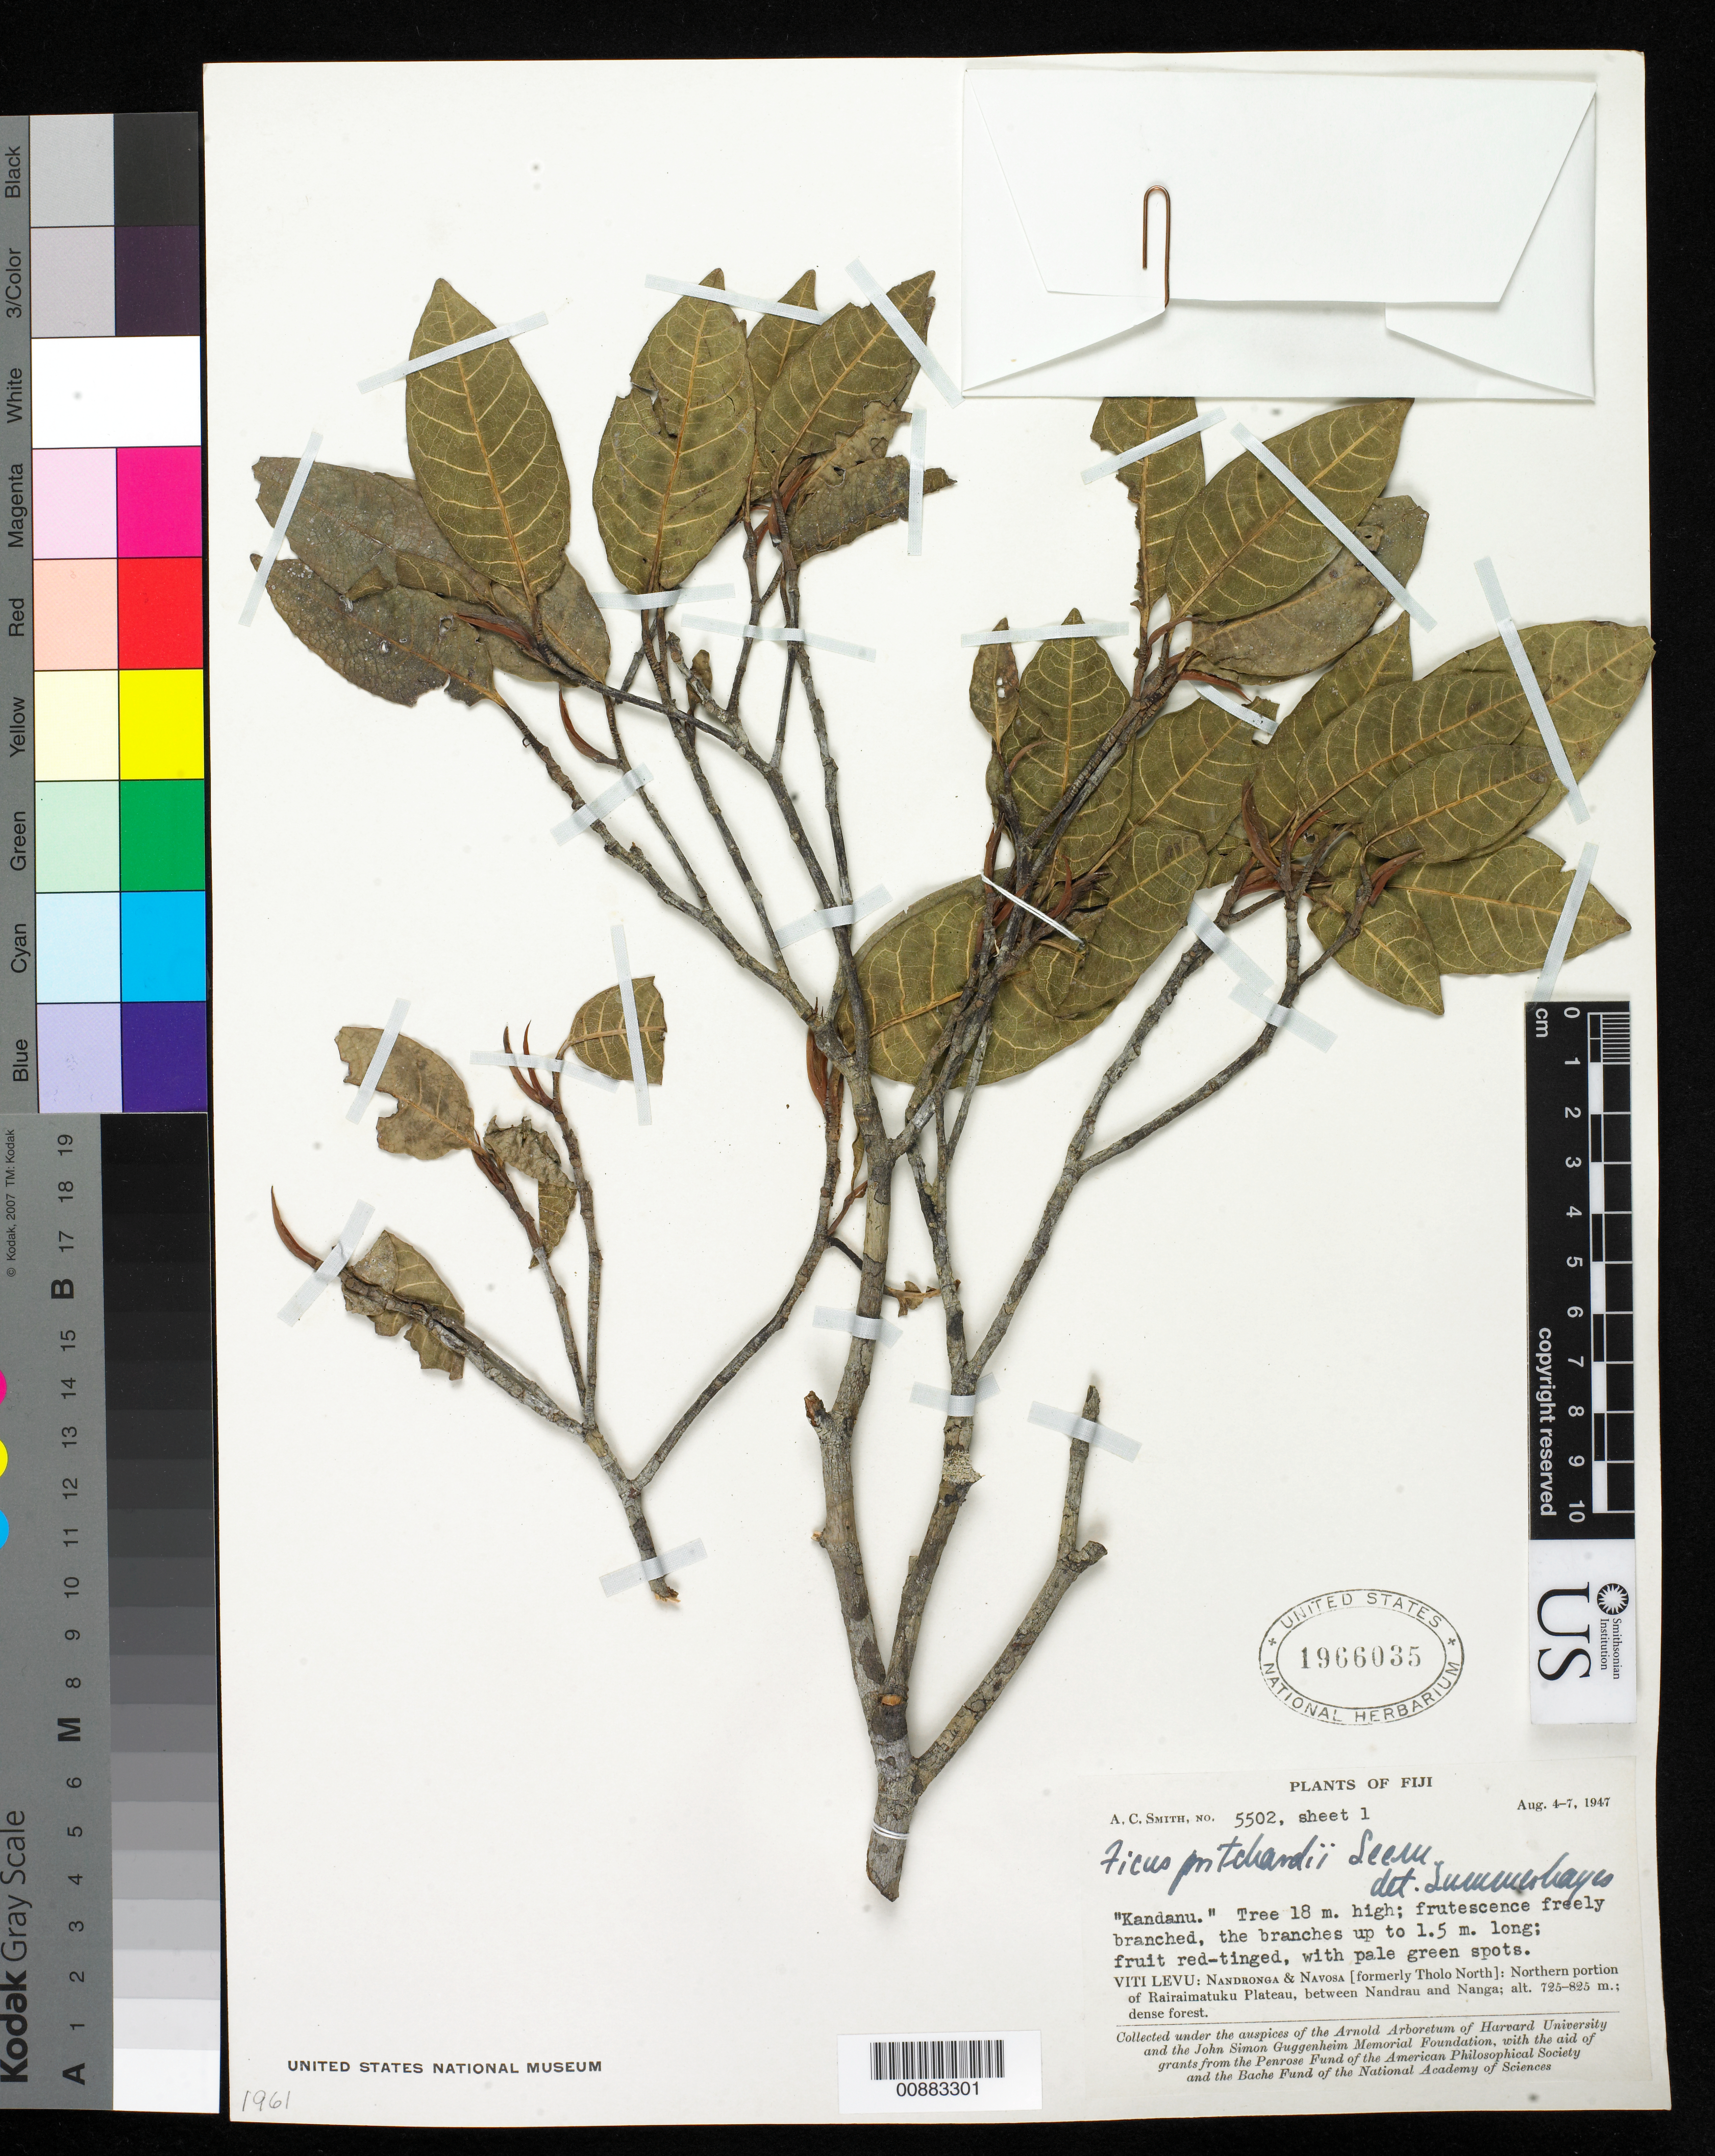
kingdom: Plantae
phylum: Tracheophyta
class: Magnoliopsida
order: Rosales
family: Moraceae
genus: Ficus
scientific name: Ficus pritchardii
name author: Seem.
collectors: A. C. Smith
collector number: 5502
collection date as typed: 04 Aug 1947 to 07 Aug 1947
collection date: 1947-08-04/1947-08-07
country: Fiji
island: Viti Levu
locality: Nandronga & Navosa (formerly Tholo North): Northern portion of Rairaimatuku Plateau, between Nandrau and Nanga.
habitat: Dense forest.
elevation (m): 725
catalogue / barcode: US 1966035